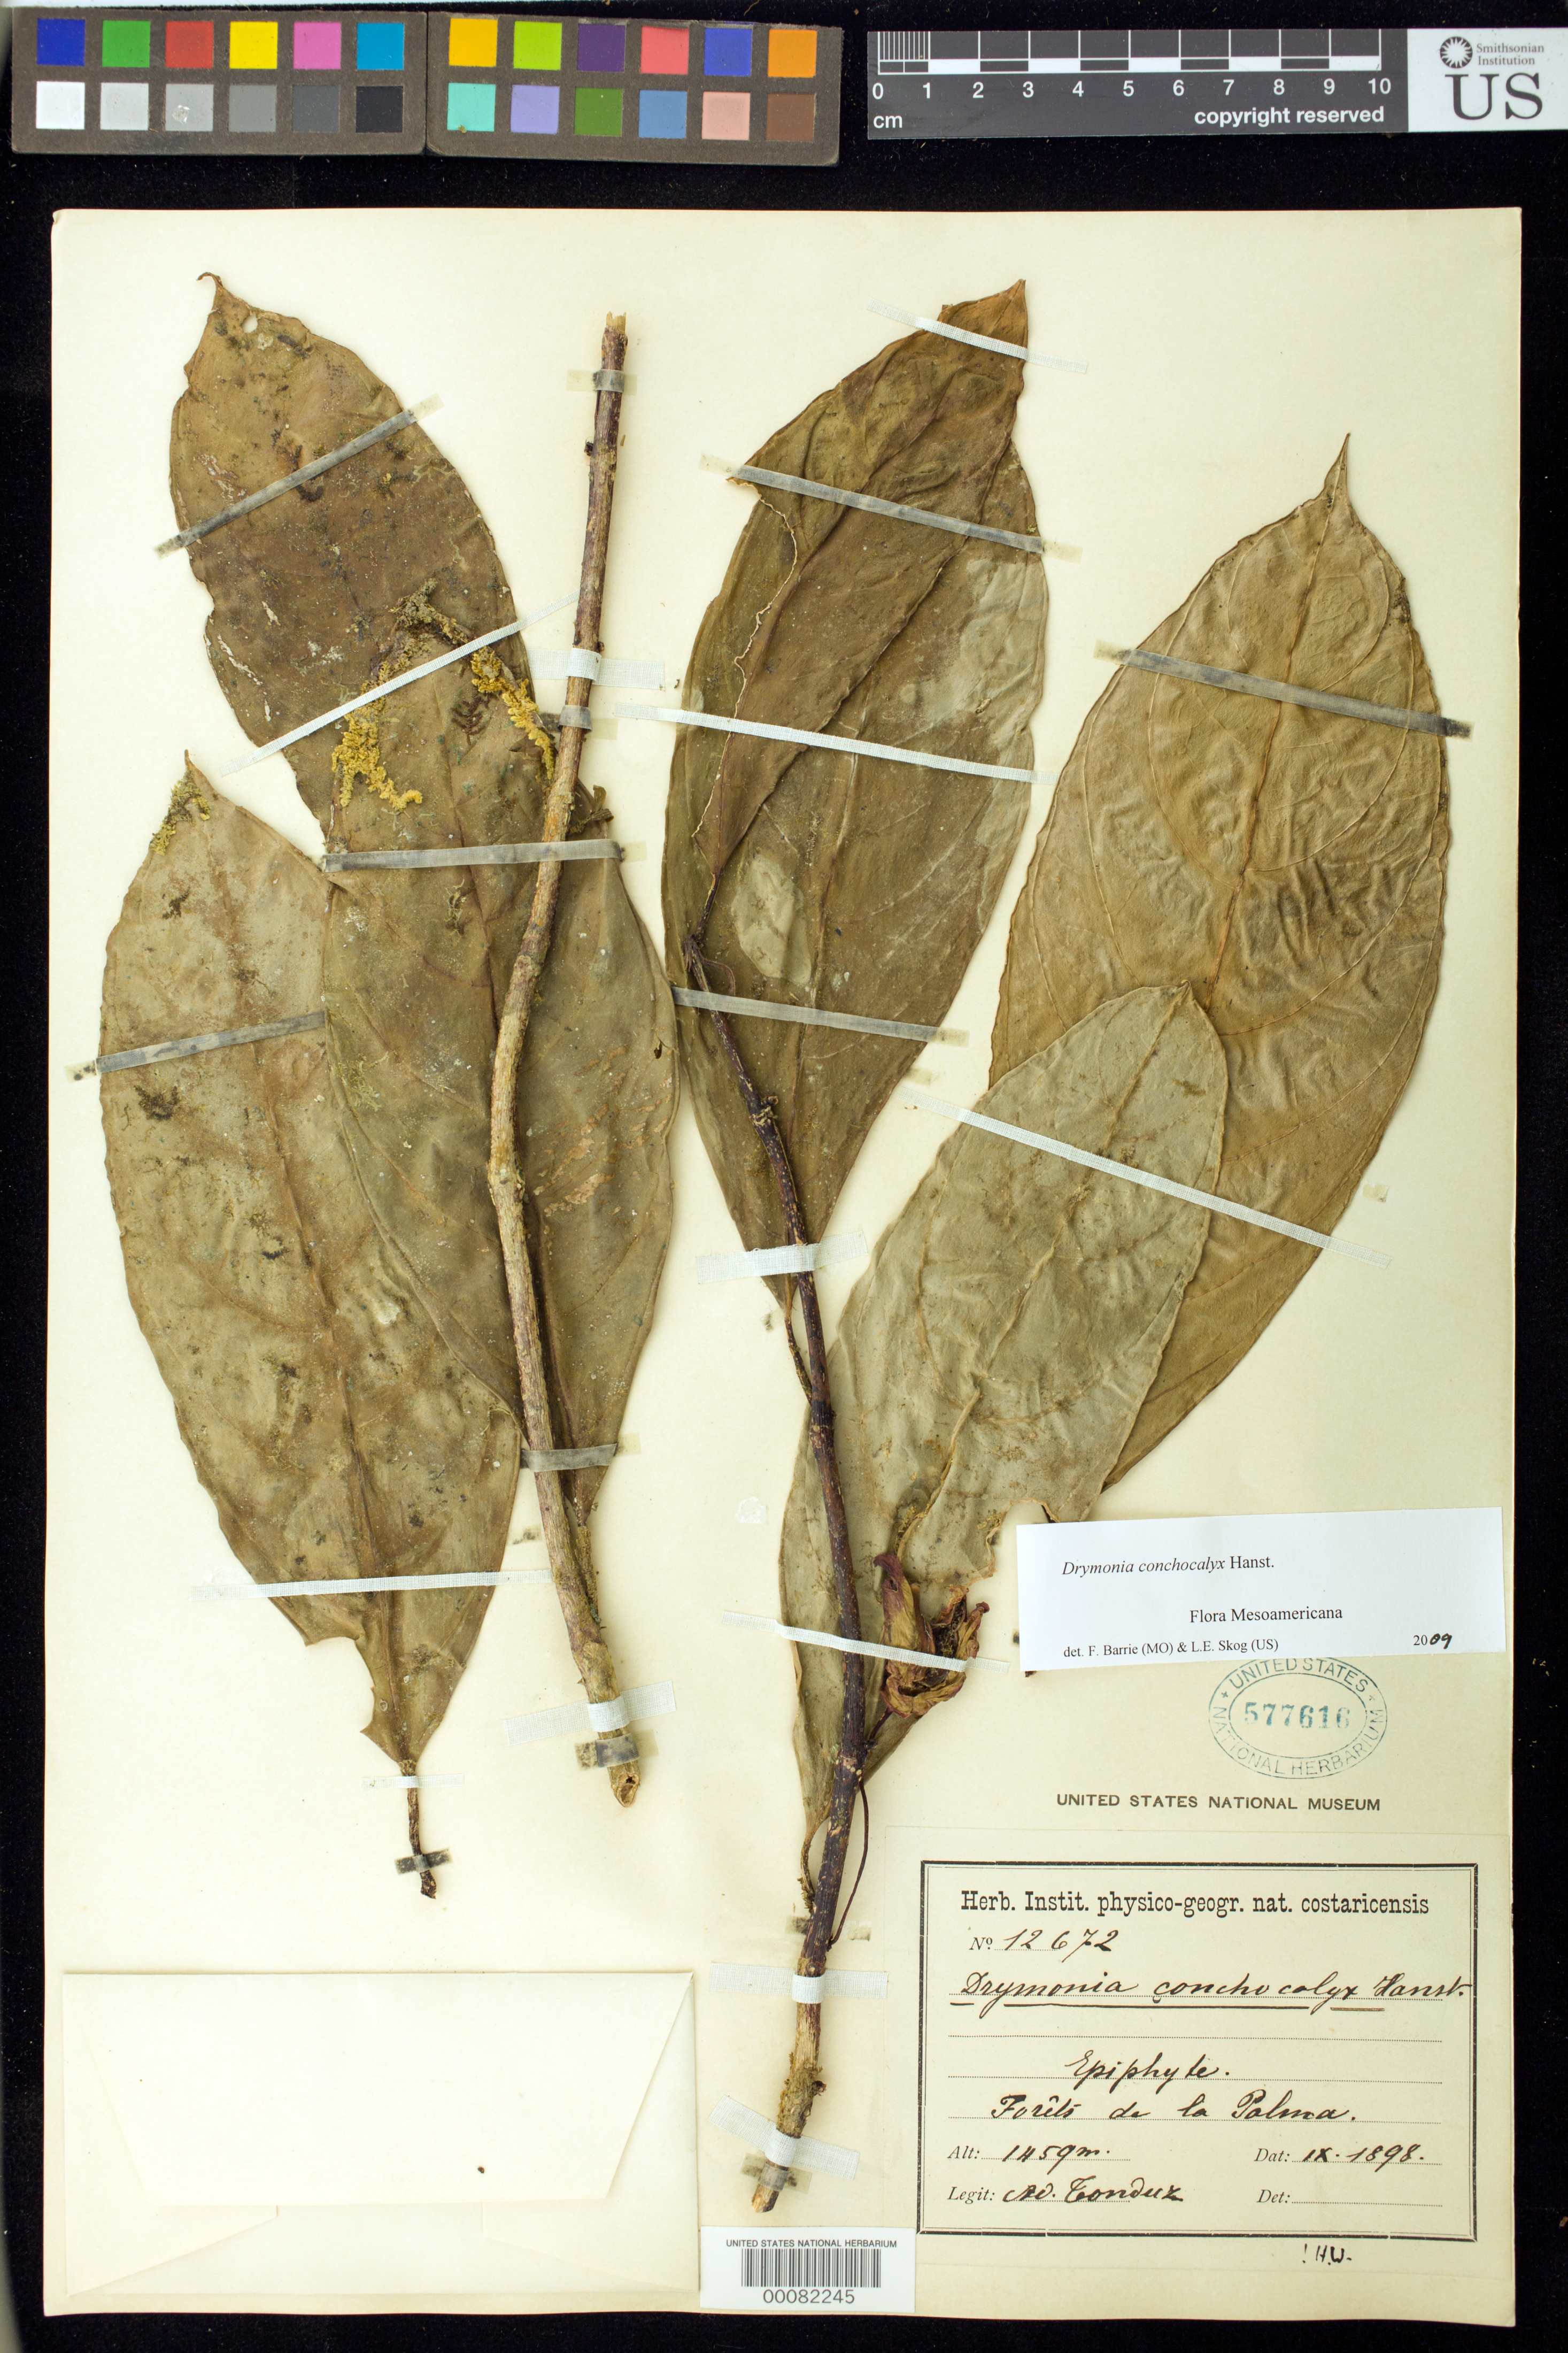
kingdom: Plantae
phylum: Tracheophyta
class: Magnoliopsida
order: Lamiales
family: Gesneriaceae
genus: Drymonia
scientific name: Drymonia conchocalyx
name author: Hanst.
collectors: A. Tonduz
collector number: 12672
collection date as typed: Sep 1898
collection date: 1898-09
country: Costa Rica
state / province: San José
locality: Forests of La Palma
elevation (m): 1459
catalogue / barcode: US 577616